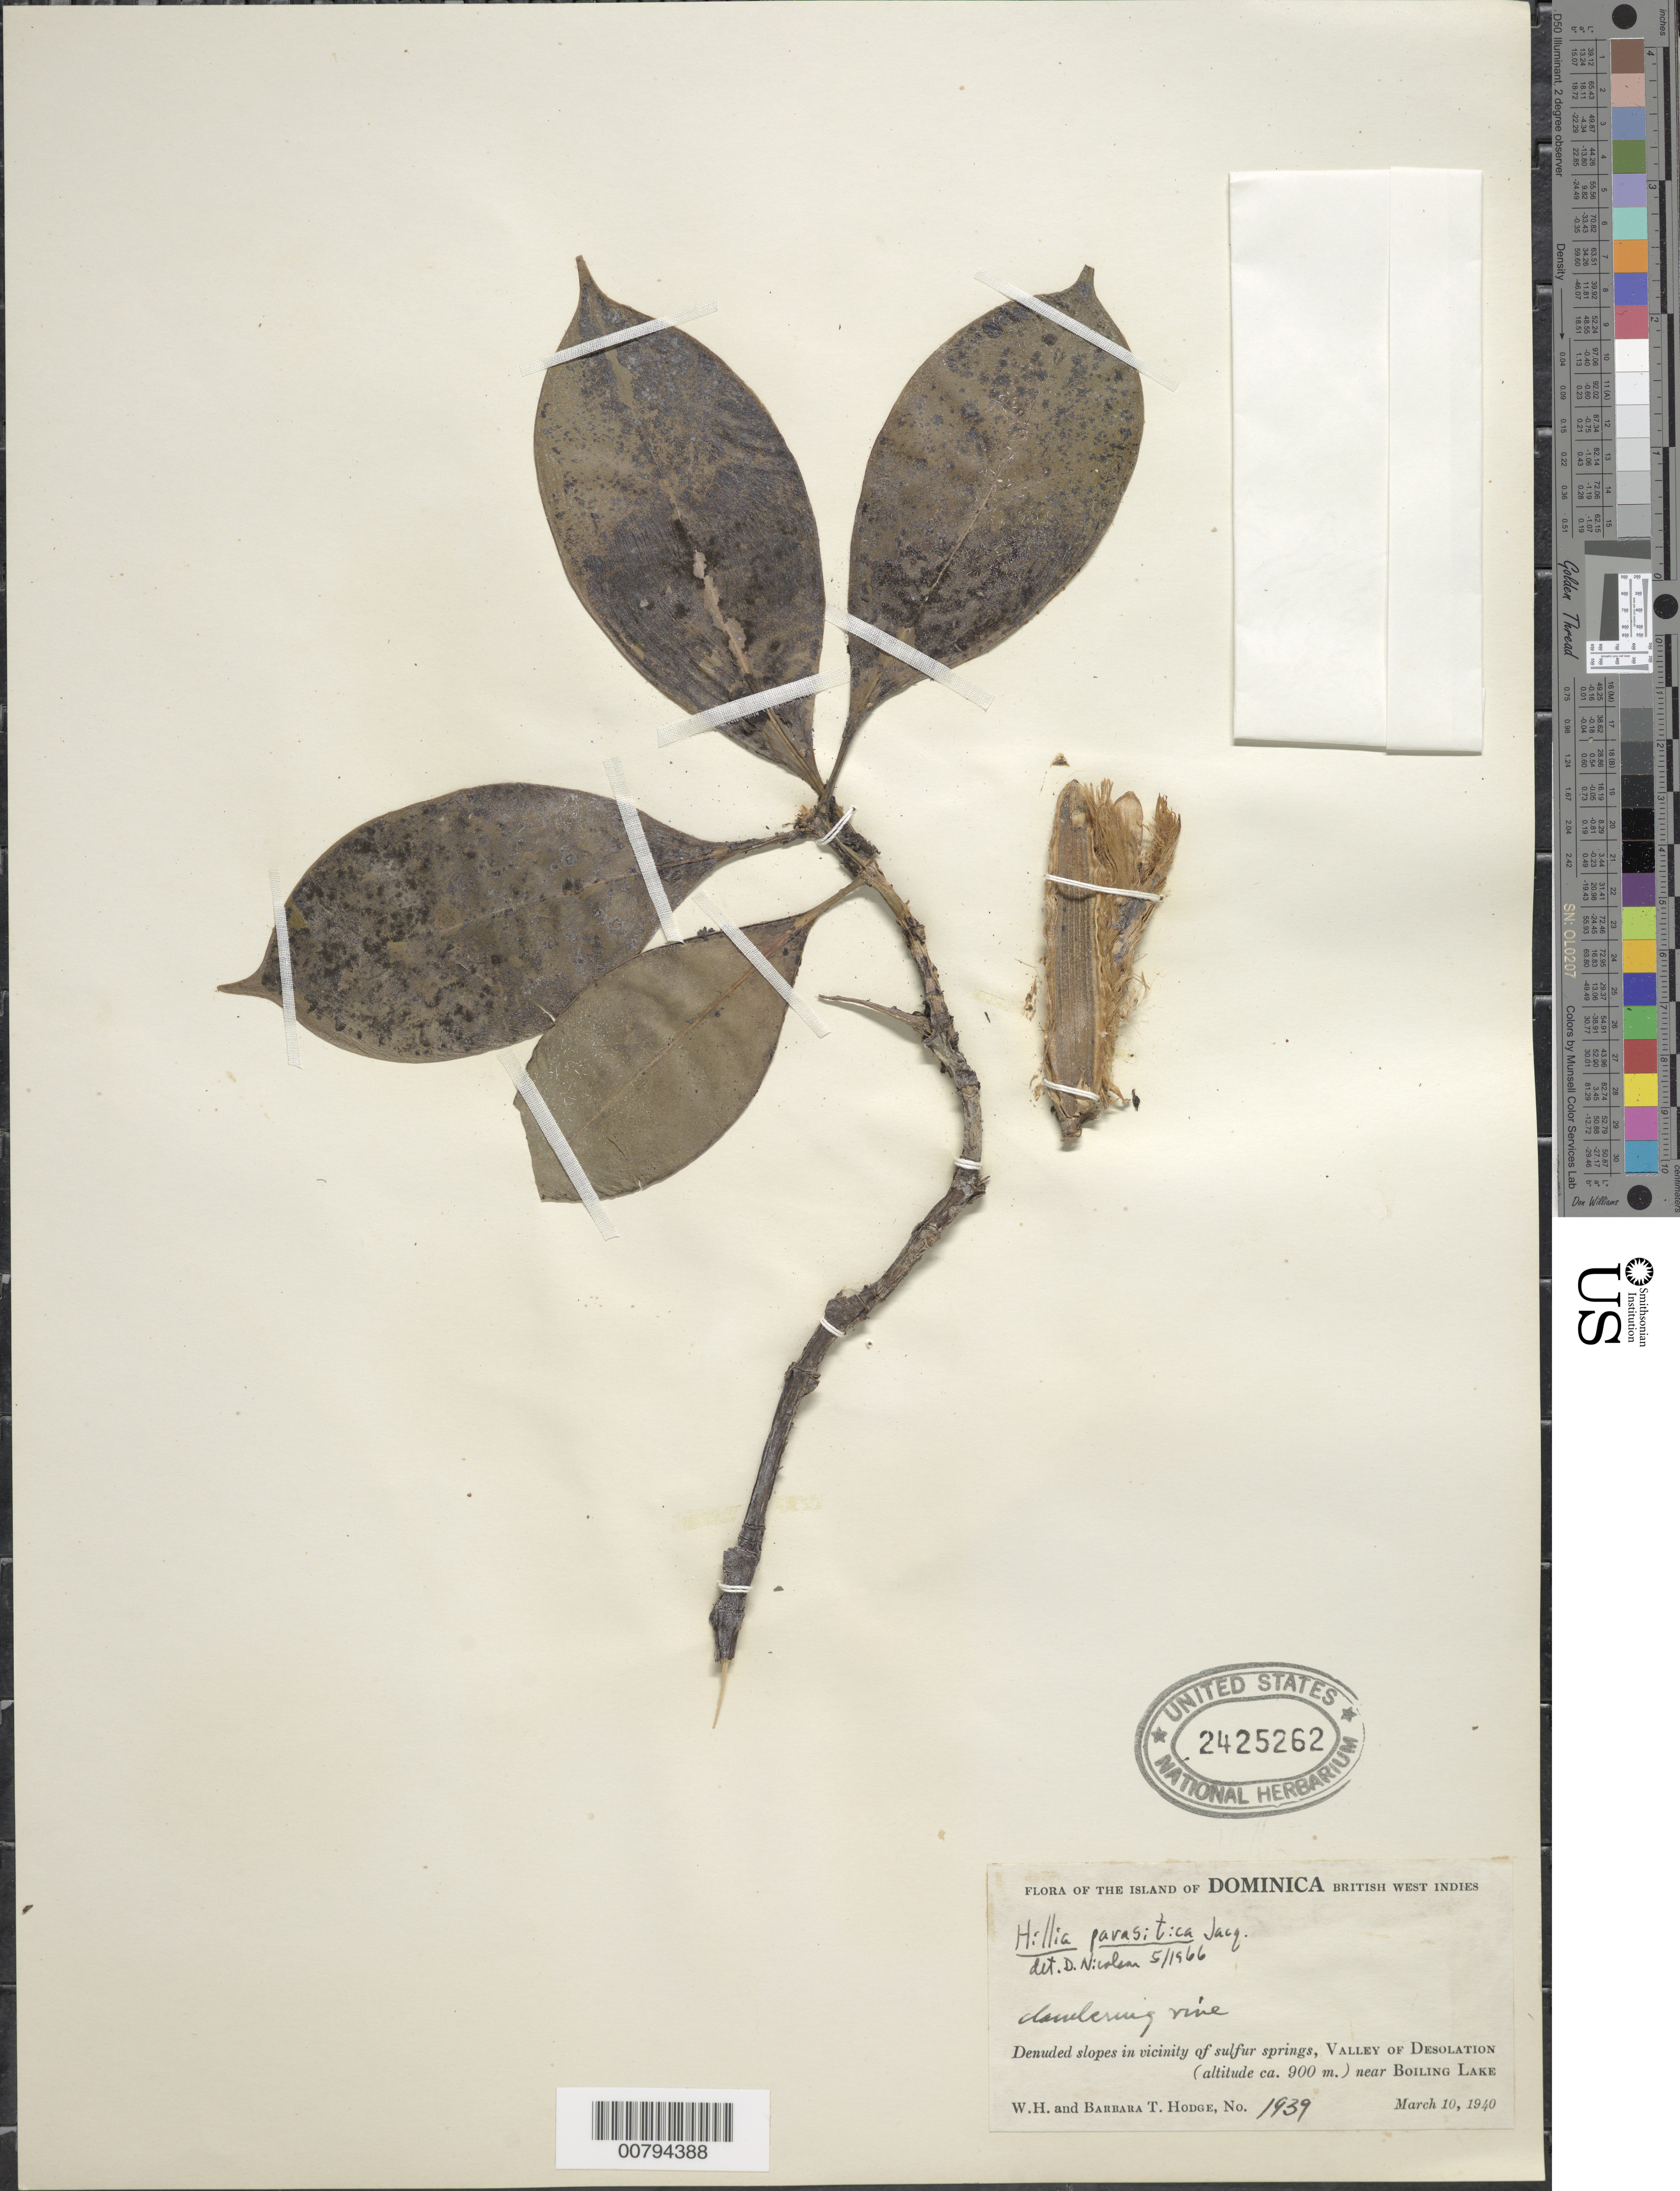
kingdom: Plantae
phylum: Tracheophyta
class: Magnoliopsida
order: Gentianales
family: Rubiaceae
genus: Hillia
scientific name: Hillia parasitica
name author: Jacq.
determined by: Nicolson, Dan H.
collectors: W. Hodge & B. Hodge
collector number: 1939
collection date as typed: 10 Mar 1940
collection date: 1940-03-10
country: Dominica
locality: In vicinity of sulfur springs. Valley of Desolation near Boiling Lake.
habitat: Denuded slopes, near sulfur springs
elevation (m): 900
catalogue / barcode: US 2425262